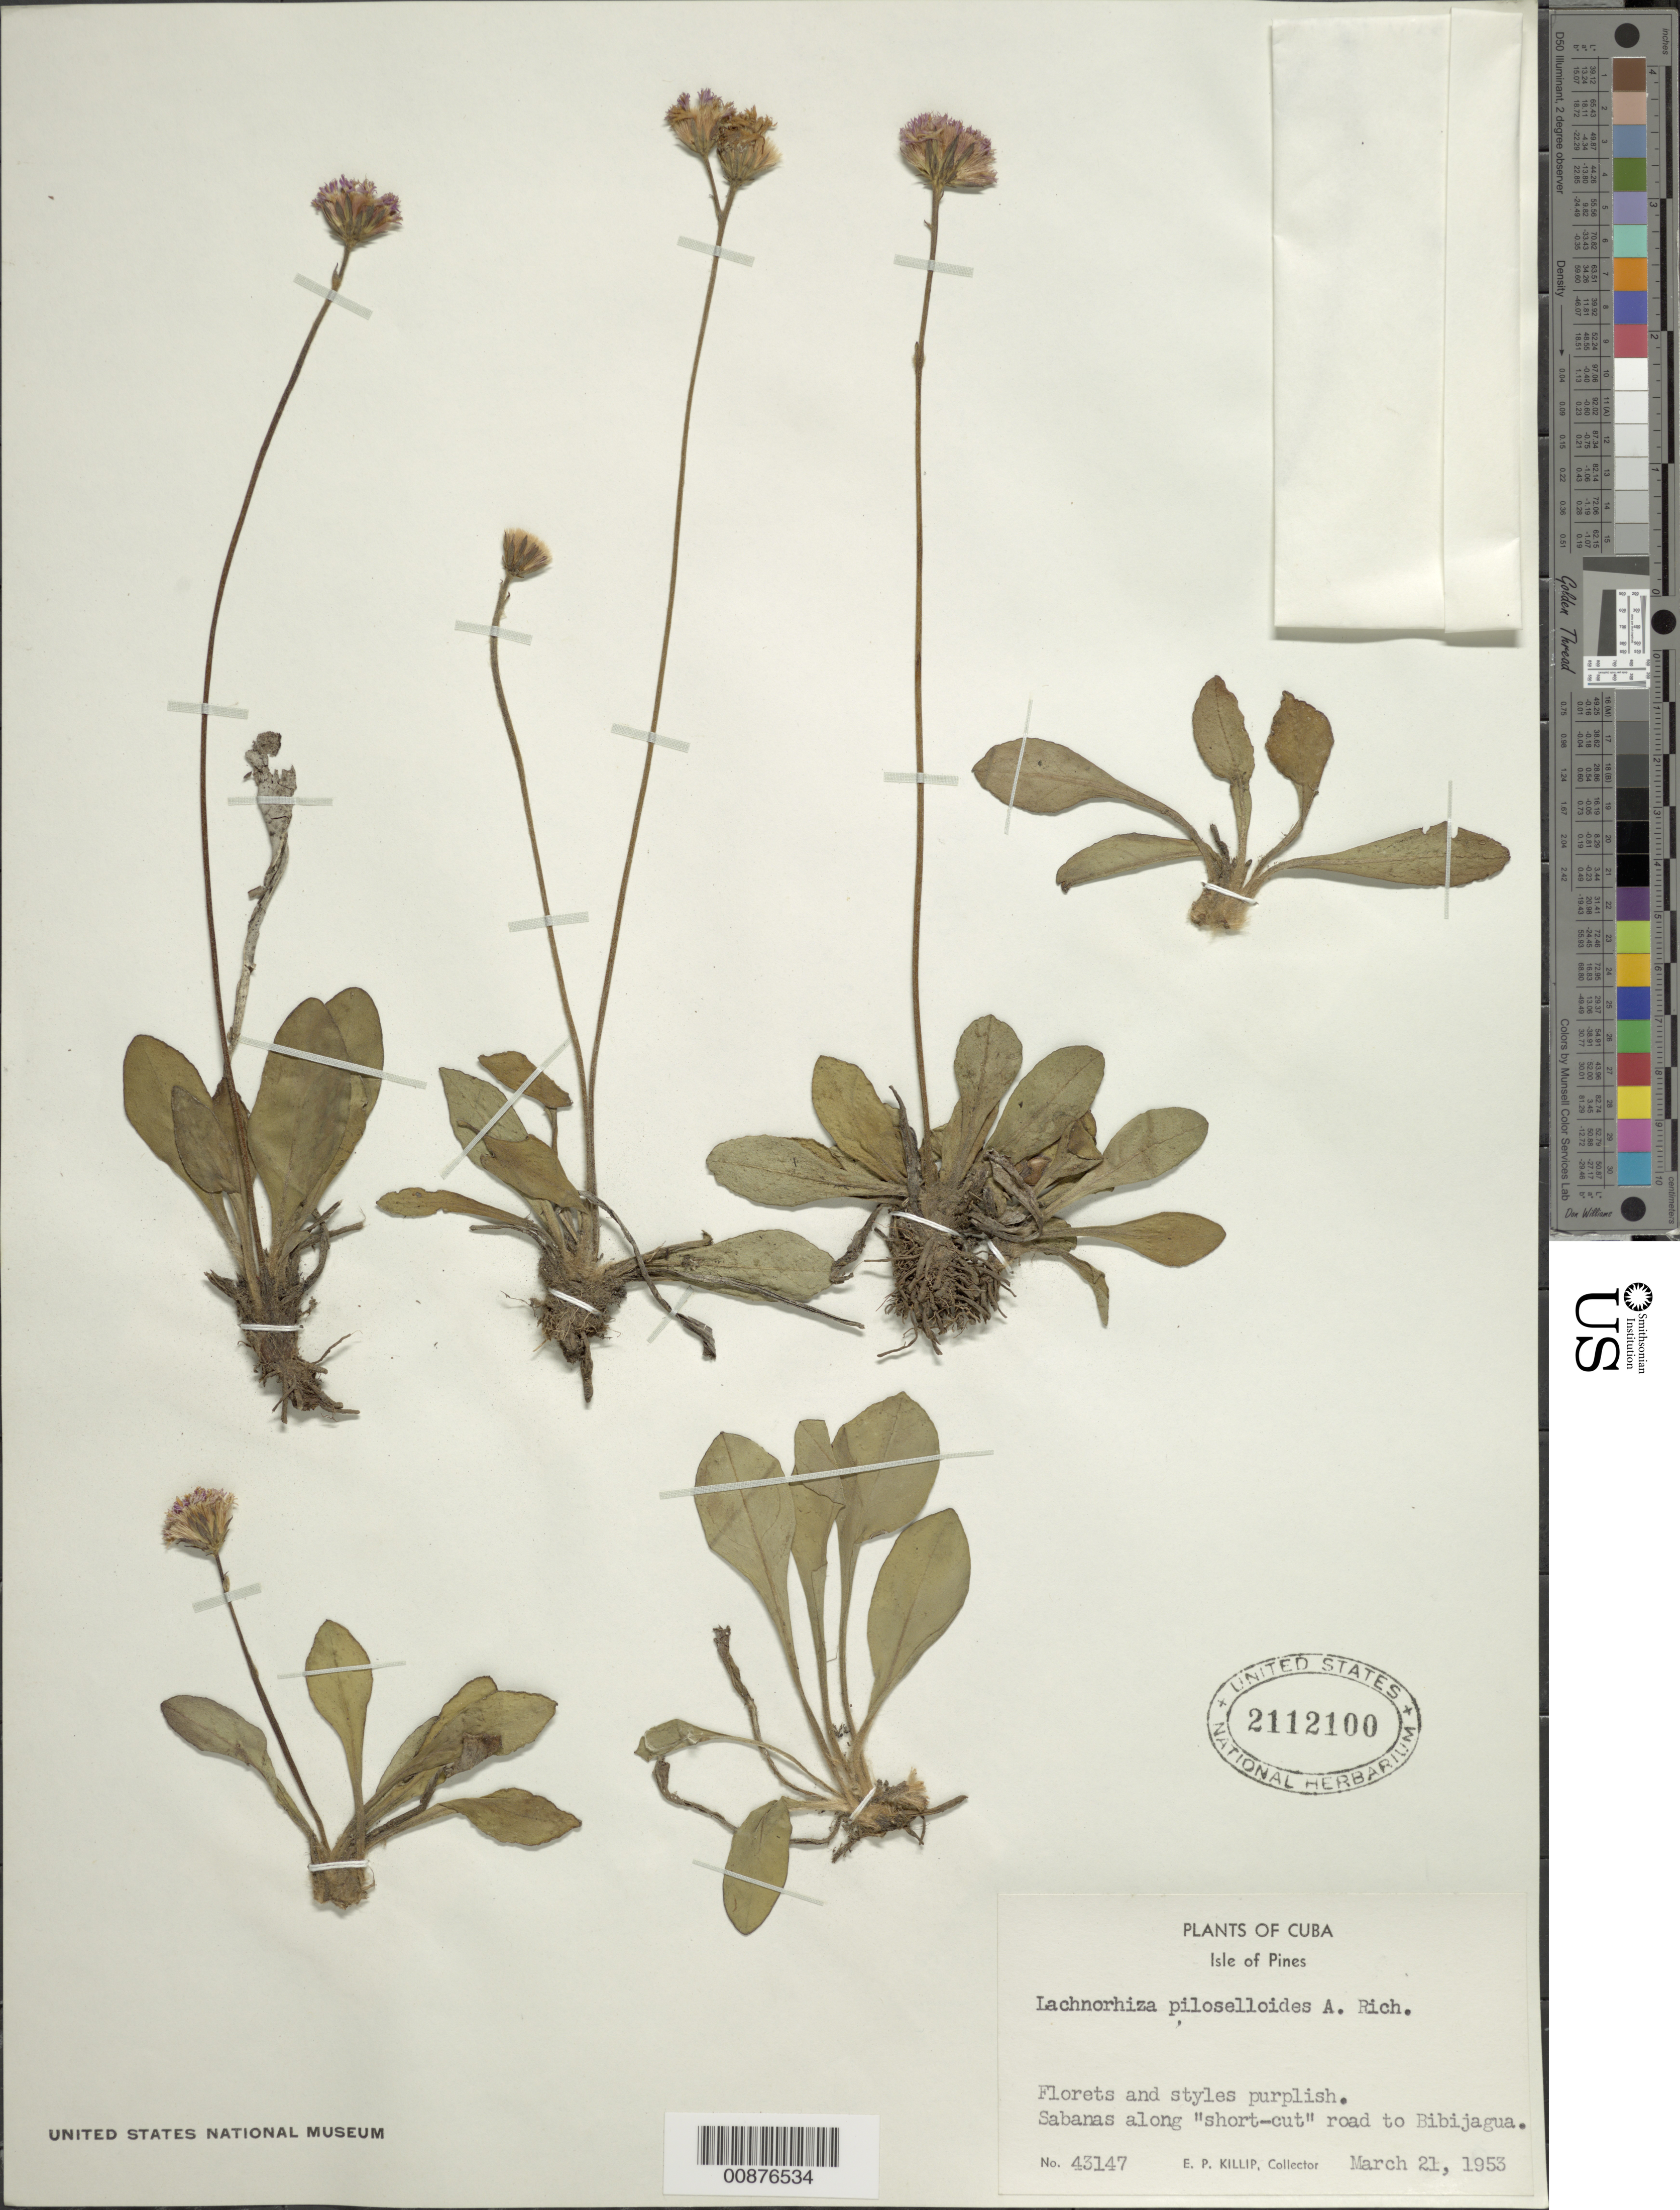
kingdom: Plantae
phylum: Tracheophyta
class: Magnoliopsida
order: Asterales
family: Asteraceae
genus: Lachnorhiza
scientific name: Lachnorhiza piloselloides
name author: A. Rich.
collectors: E. P. Killip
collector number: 43147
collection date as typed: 21 Mar 1953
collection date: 1953-03-21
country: Cuba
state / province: Isla de La Juventud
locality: Along "short-cut" road to Bibijagua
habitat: Sabanas along road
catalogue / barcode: US 2112100